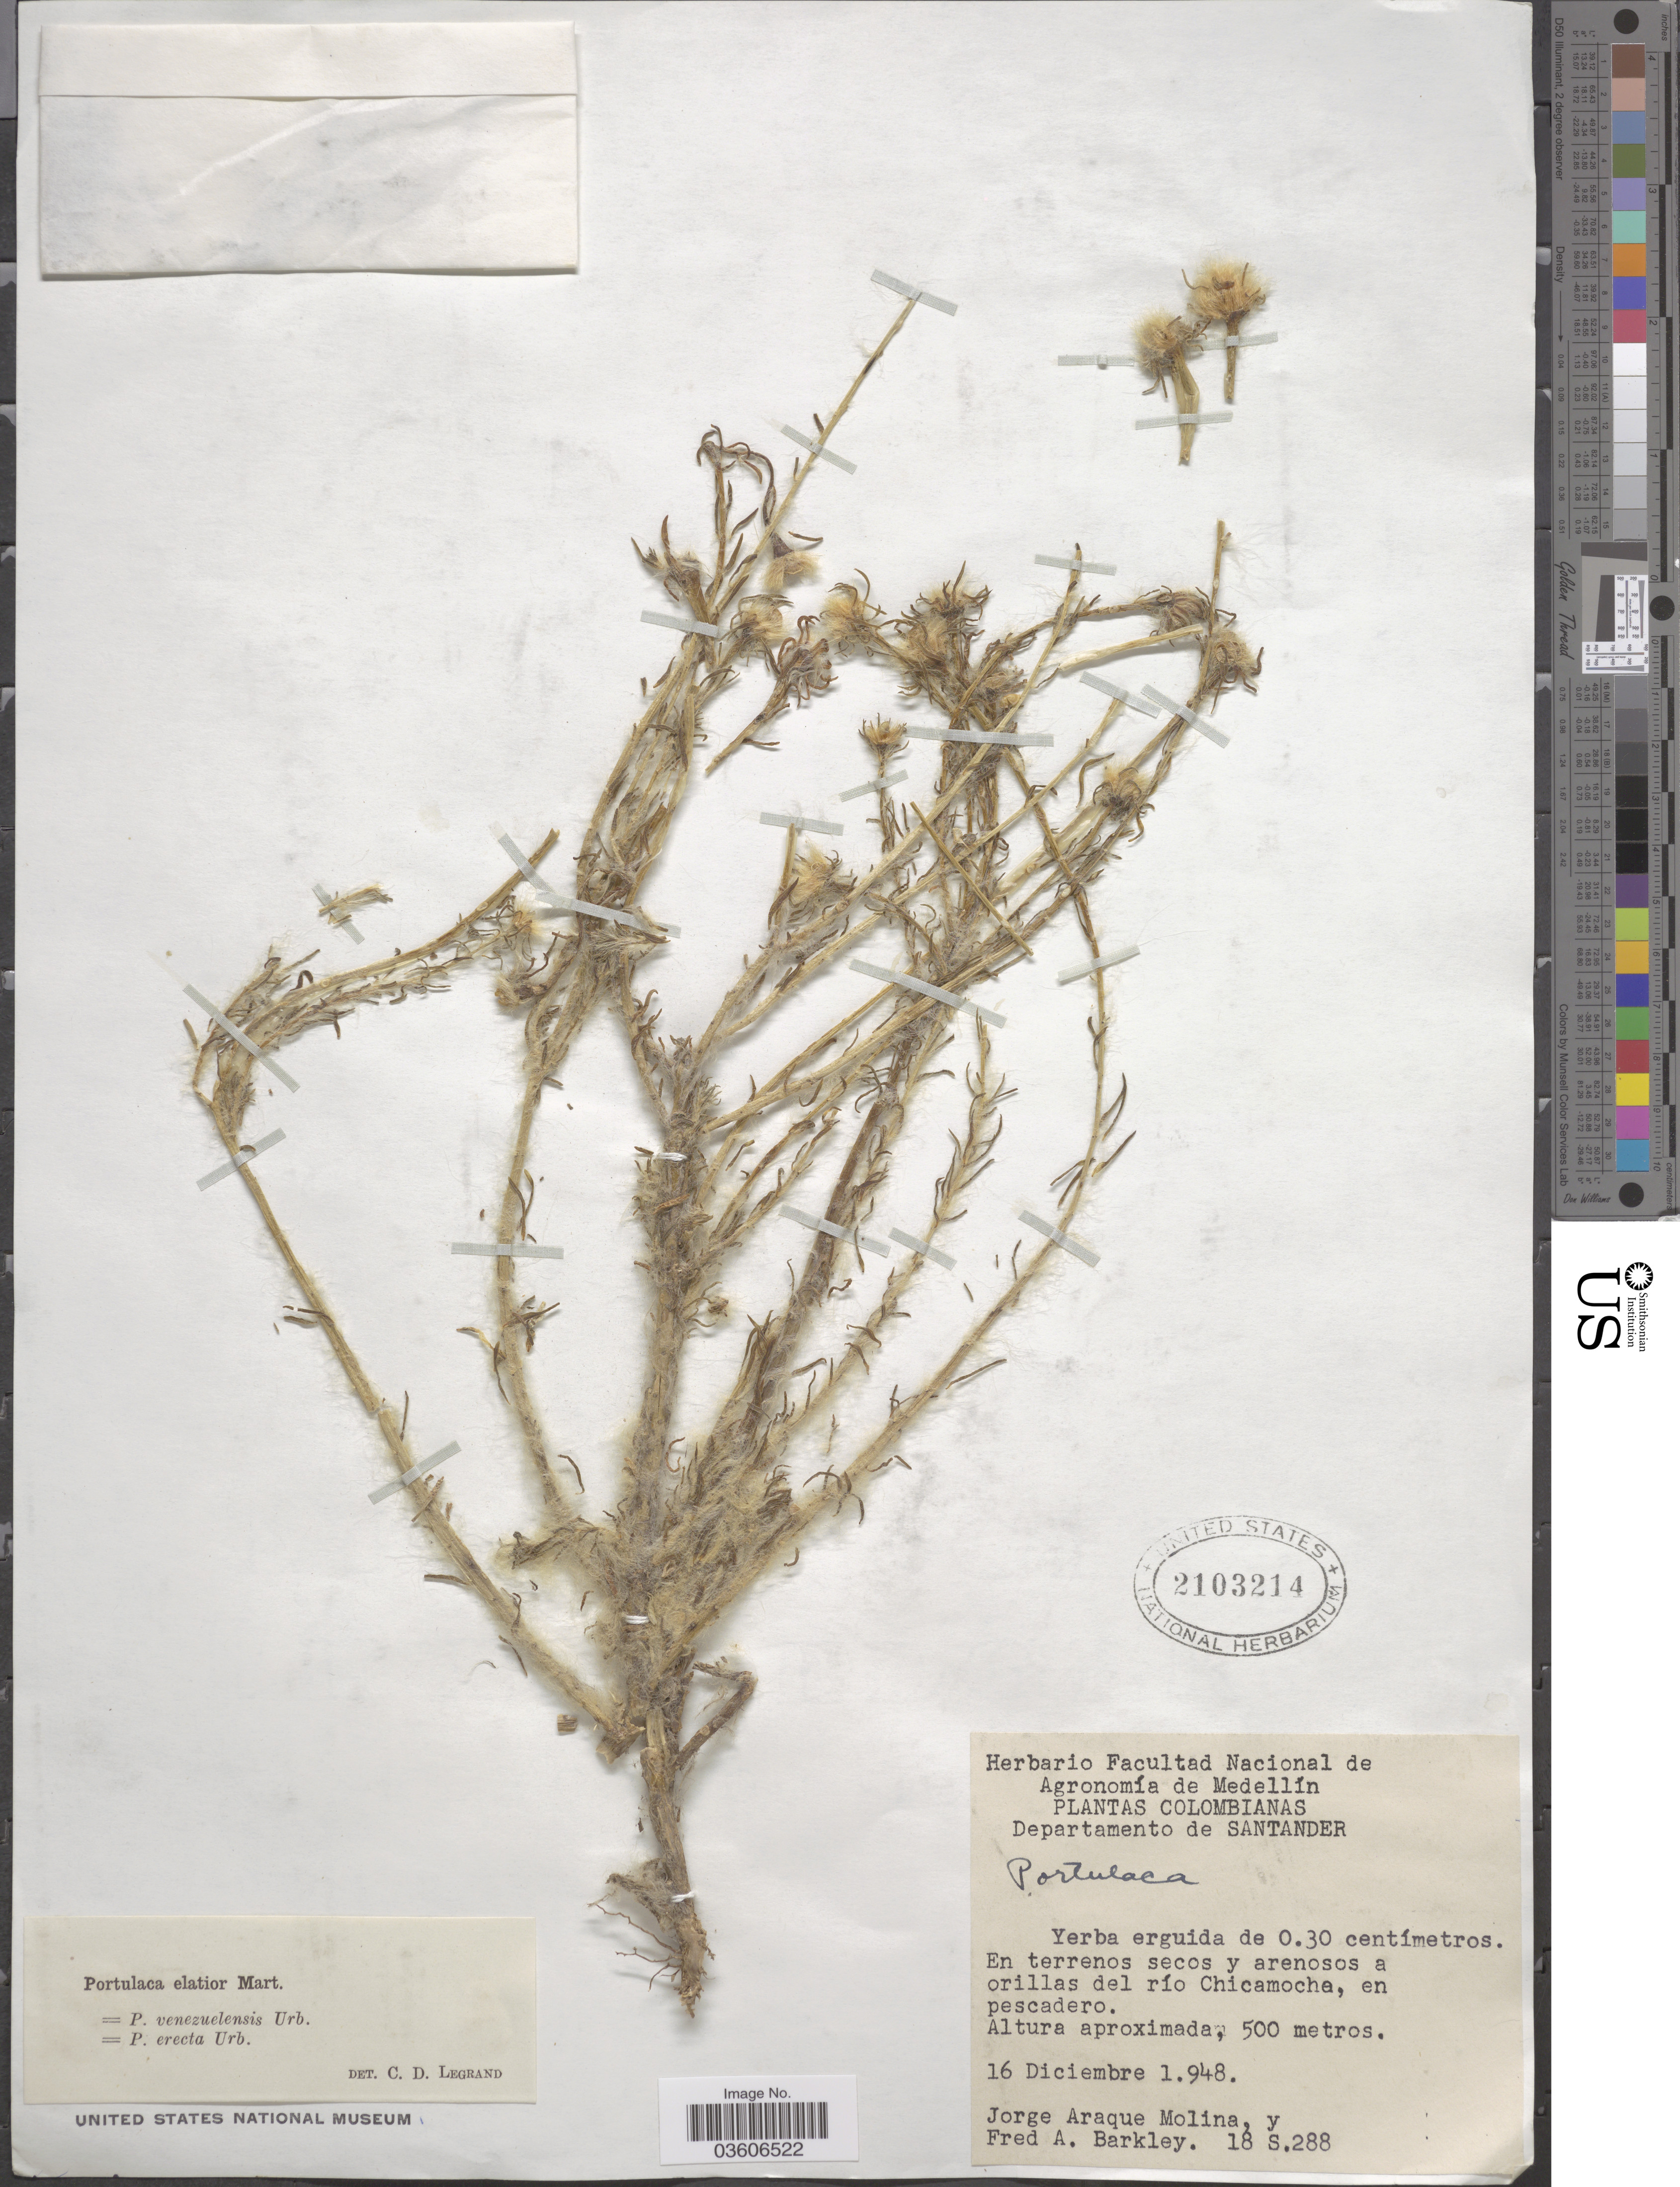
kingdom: Plantae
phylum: Tracheophyta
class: Magnoliopsida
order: Caryophyllales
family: Portulacaceae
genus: Portulaca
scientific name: Portulaca elatior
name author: Mart. ex Rohrb.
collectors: J. Araque Molina & F. A. Barkley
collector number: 18 S. 288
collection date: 1948-12-16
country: Colombia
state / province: Santander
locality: Departamento de Santander. Orillas del río Chicamocha.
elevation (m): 500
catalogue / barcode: US 2103214